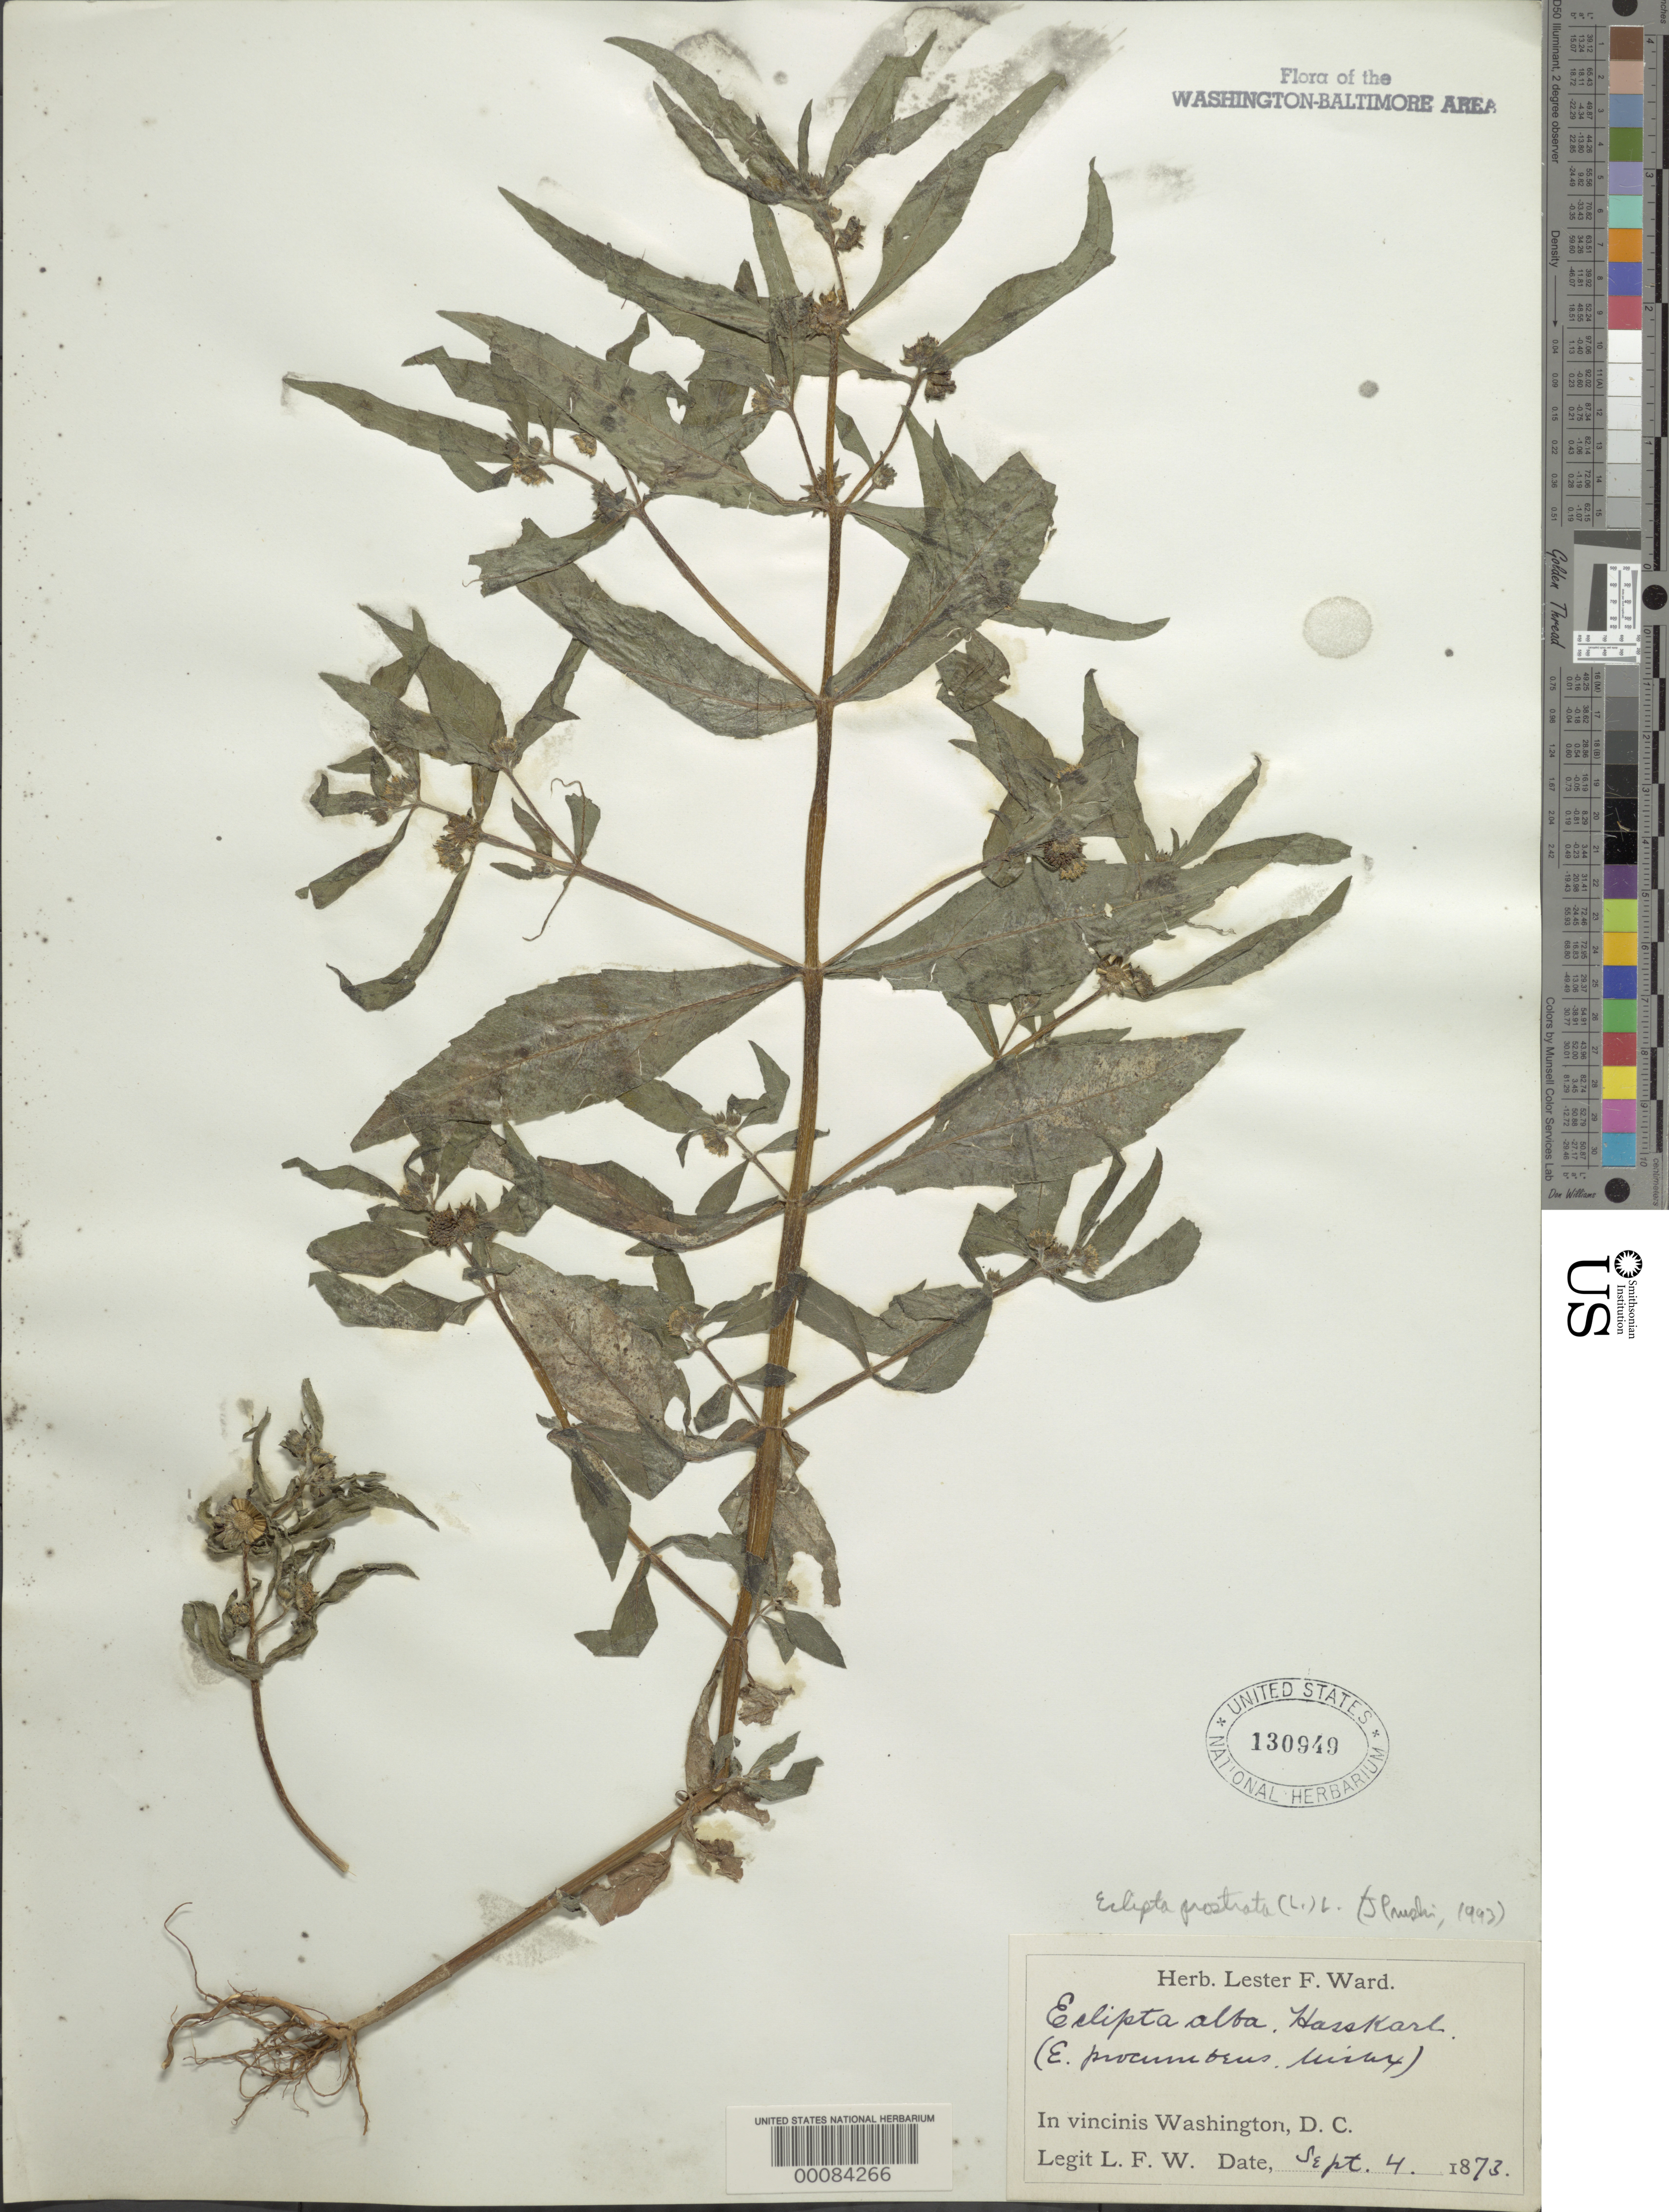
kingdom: Plantae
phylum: Tracheophyta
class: Magnoliopsida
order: Asterales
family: Asteraceae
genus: Eclipta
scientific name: Eclipta prostrata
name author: (L.) L.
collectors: L. F. Ward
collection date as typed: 04 Sep 1873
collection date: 1873-09-04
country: United States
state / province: District of Columbia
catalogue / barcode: US 130949